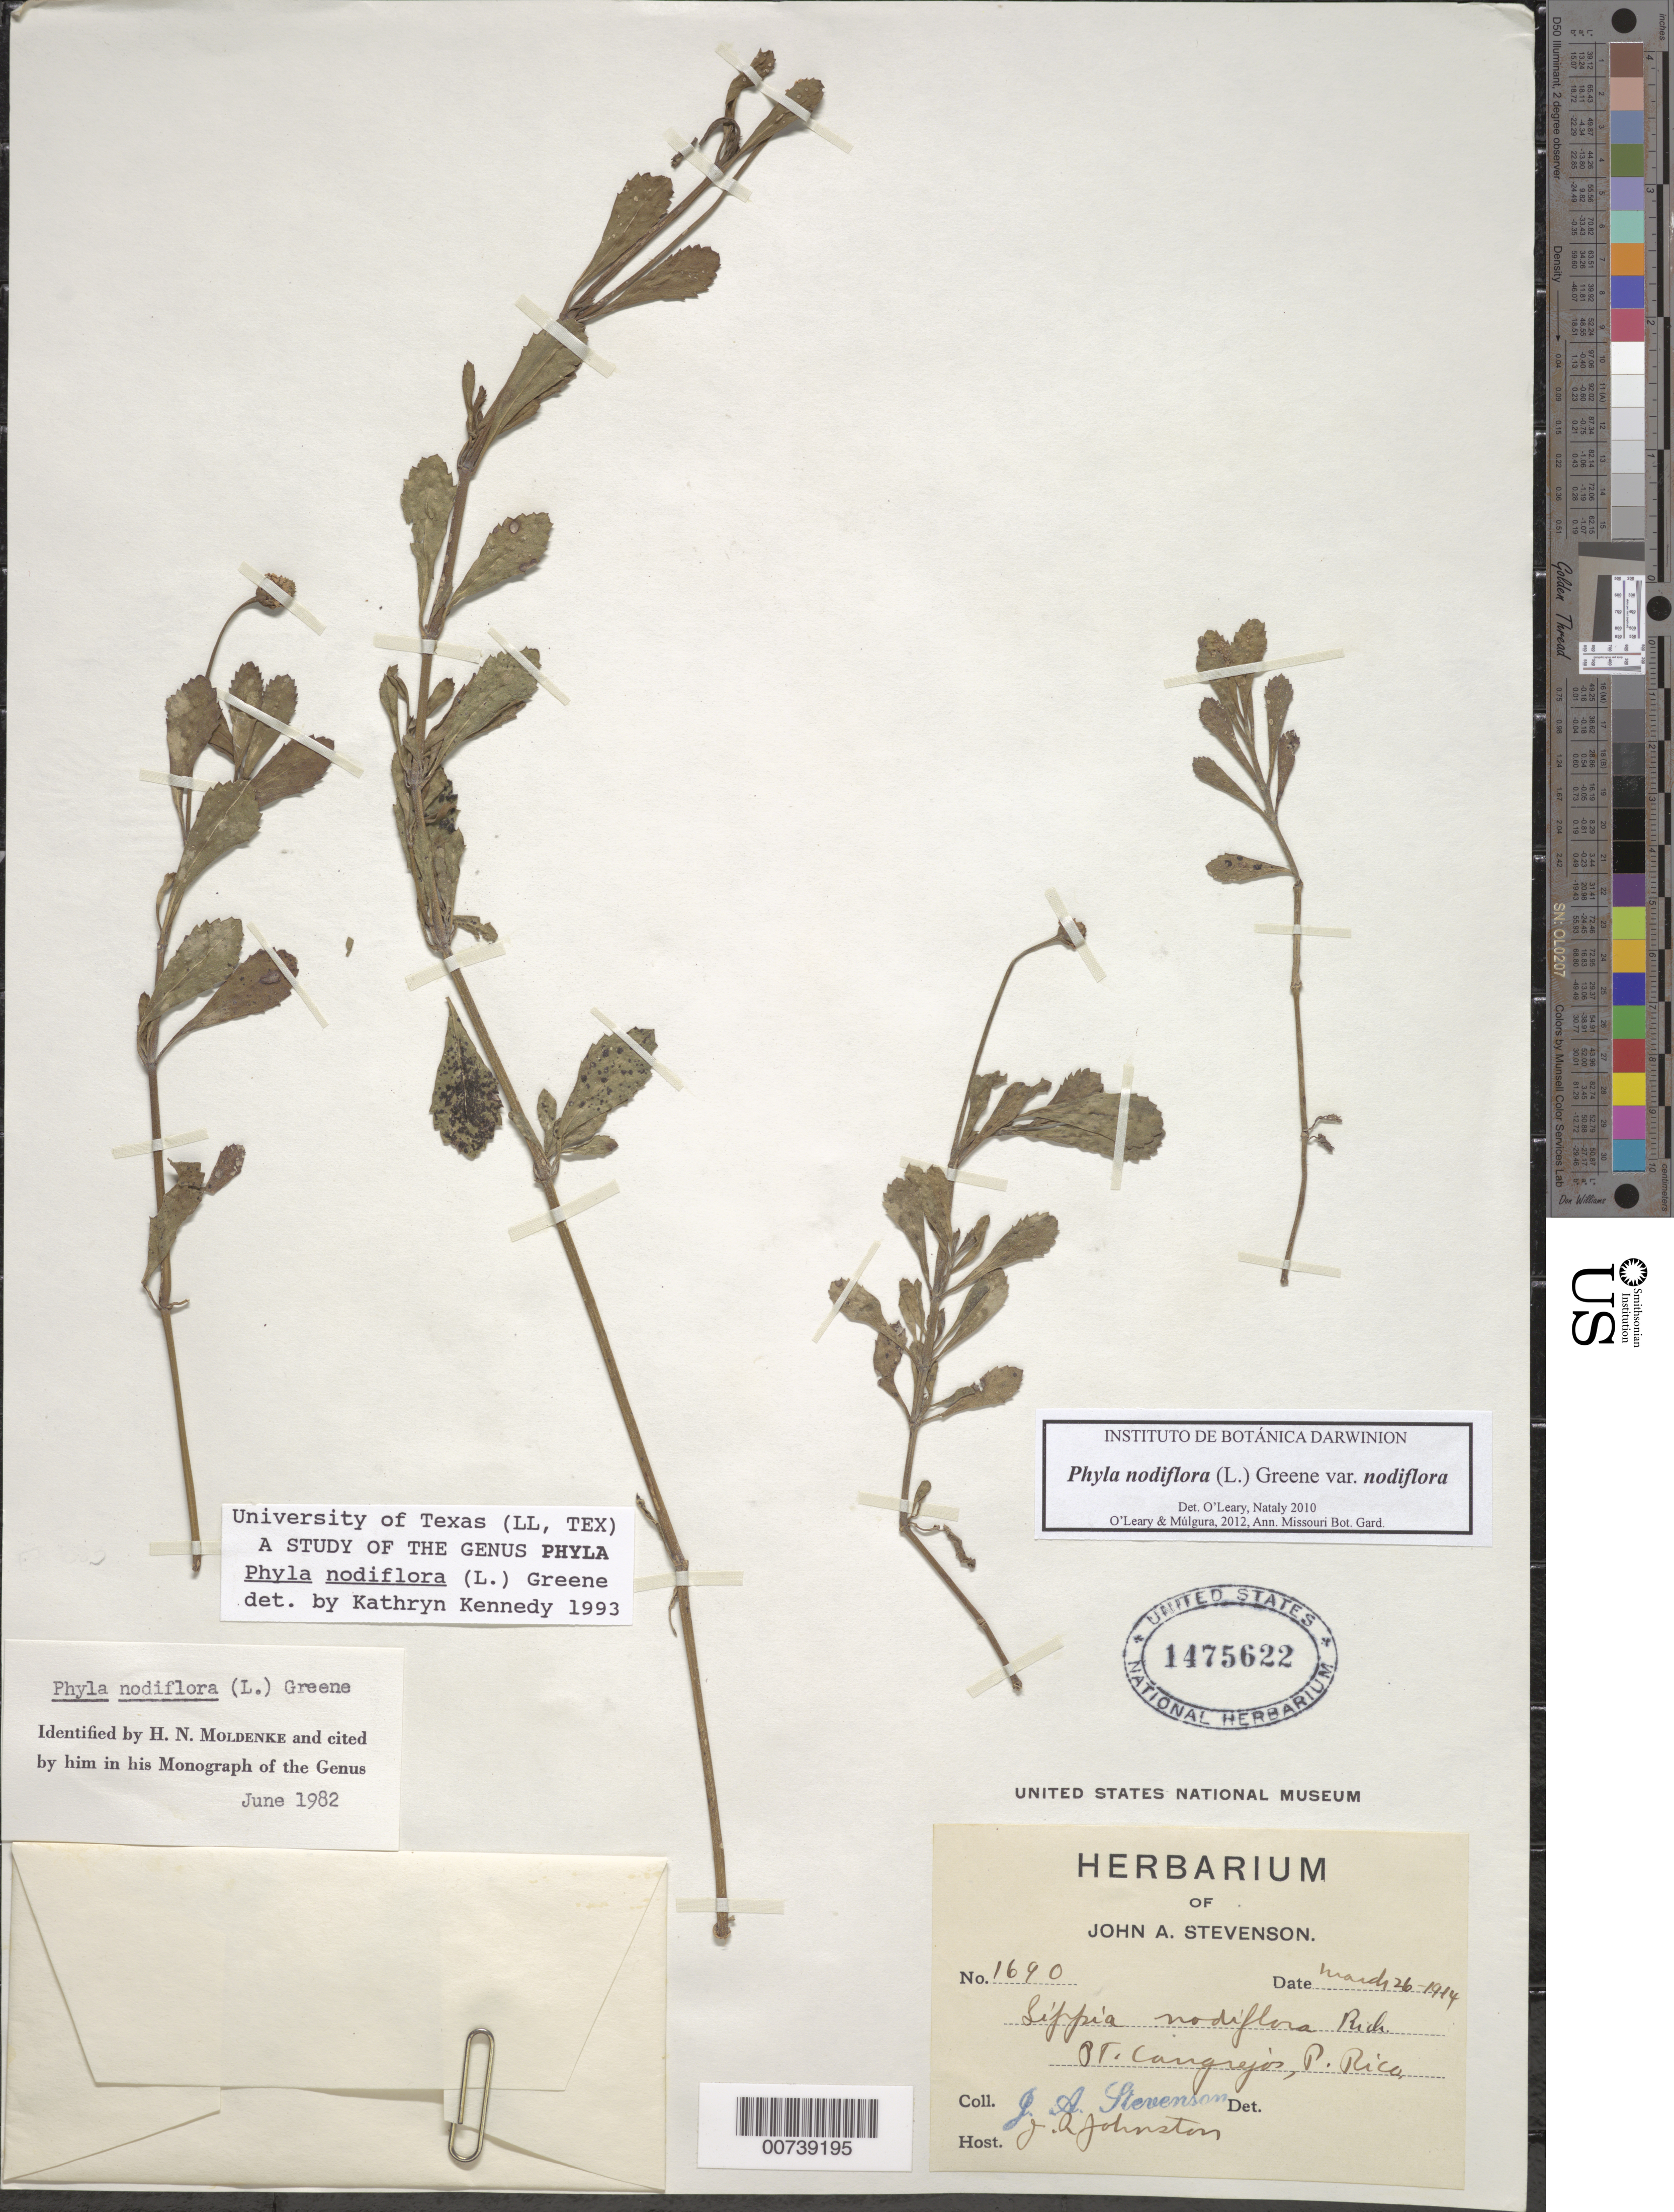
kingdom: Plantae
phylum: Tracheophyta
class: Magnoliopsida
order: Lamiales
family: Verbenaceae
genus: Phyla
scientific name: Phyla nodiflora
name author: (L.) Greene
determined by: Kennedy, K.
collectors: J. Stevenson & J. Johnston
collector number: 1690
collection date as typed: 26 Mar 1914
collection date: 1914-03-26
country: Puerto Rico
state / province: Carolina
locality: Puerto Cangrejos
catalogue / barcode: US 1475622